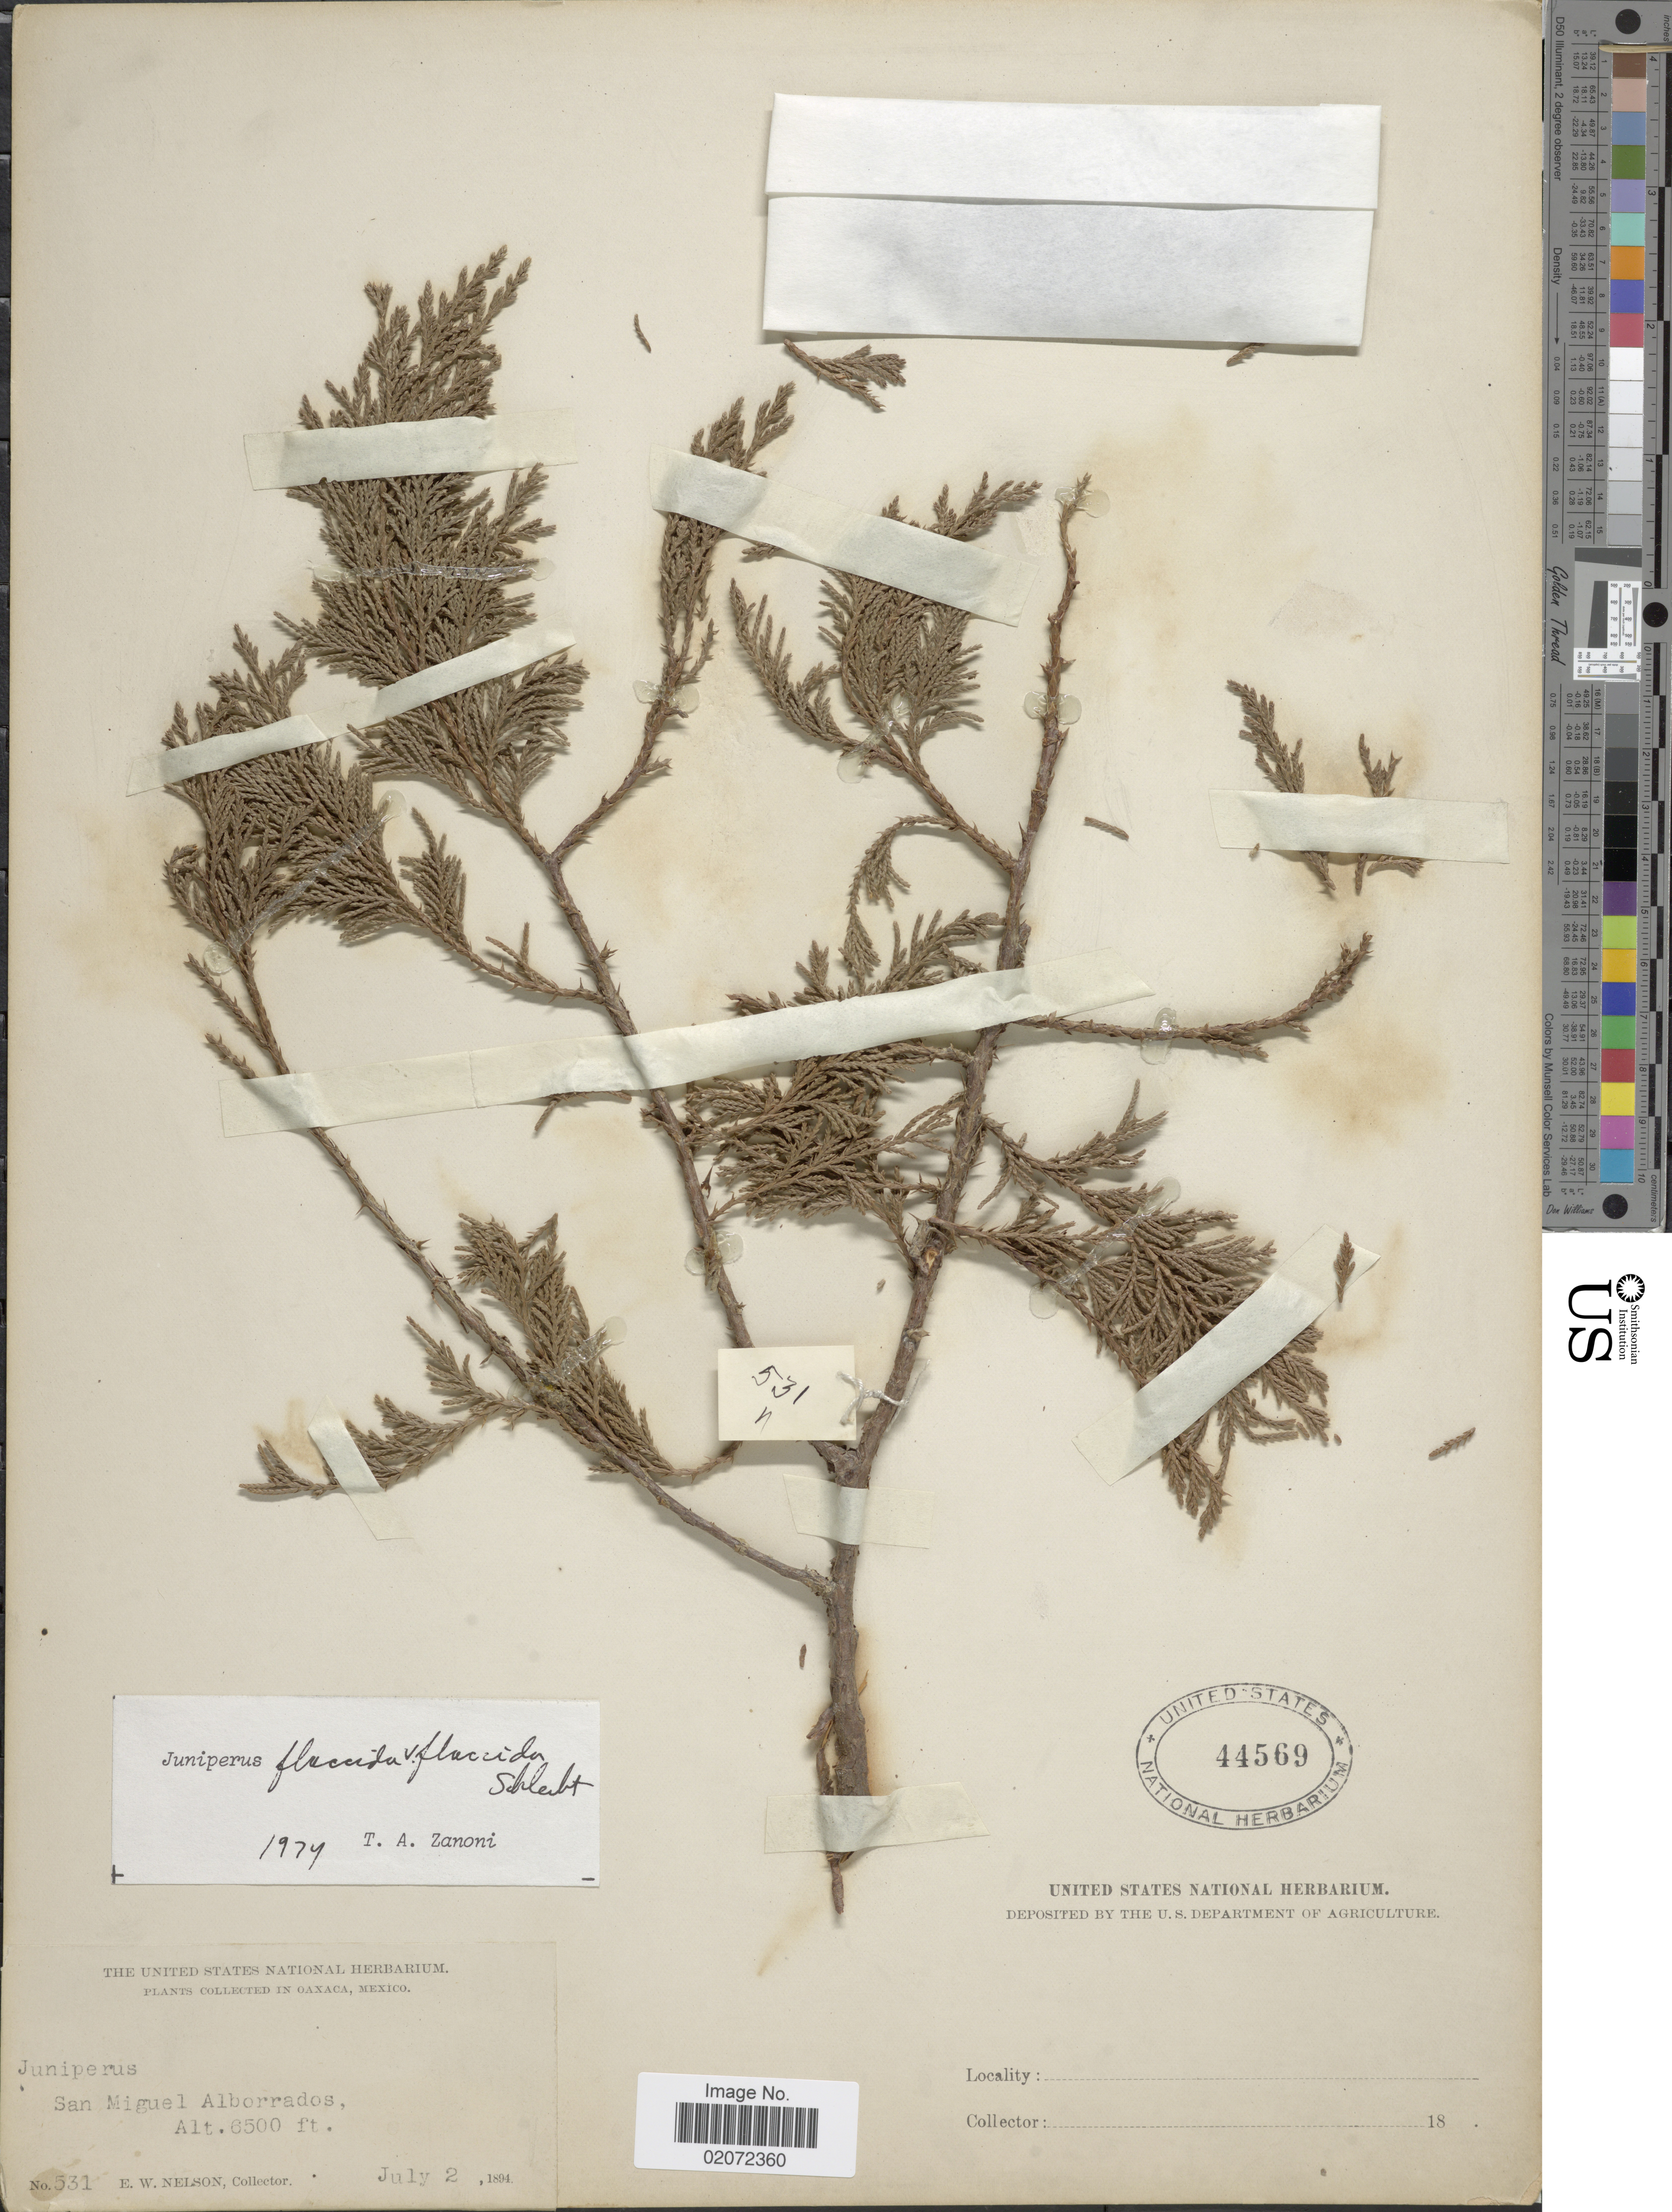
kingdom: Plantae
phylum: Tracheophyta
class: Pinopsida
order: Pinales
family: Cupressaceae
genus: Juniperus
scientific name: Juniperus flaccida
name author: Schltdl.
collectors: E. W. Nelson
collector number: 531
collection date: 1894-07-02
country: Mexico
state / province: Oaxaca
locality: San Miguel Alborrados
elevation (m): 1981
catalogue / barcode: US 44569